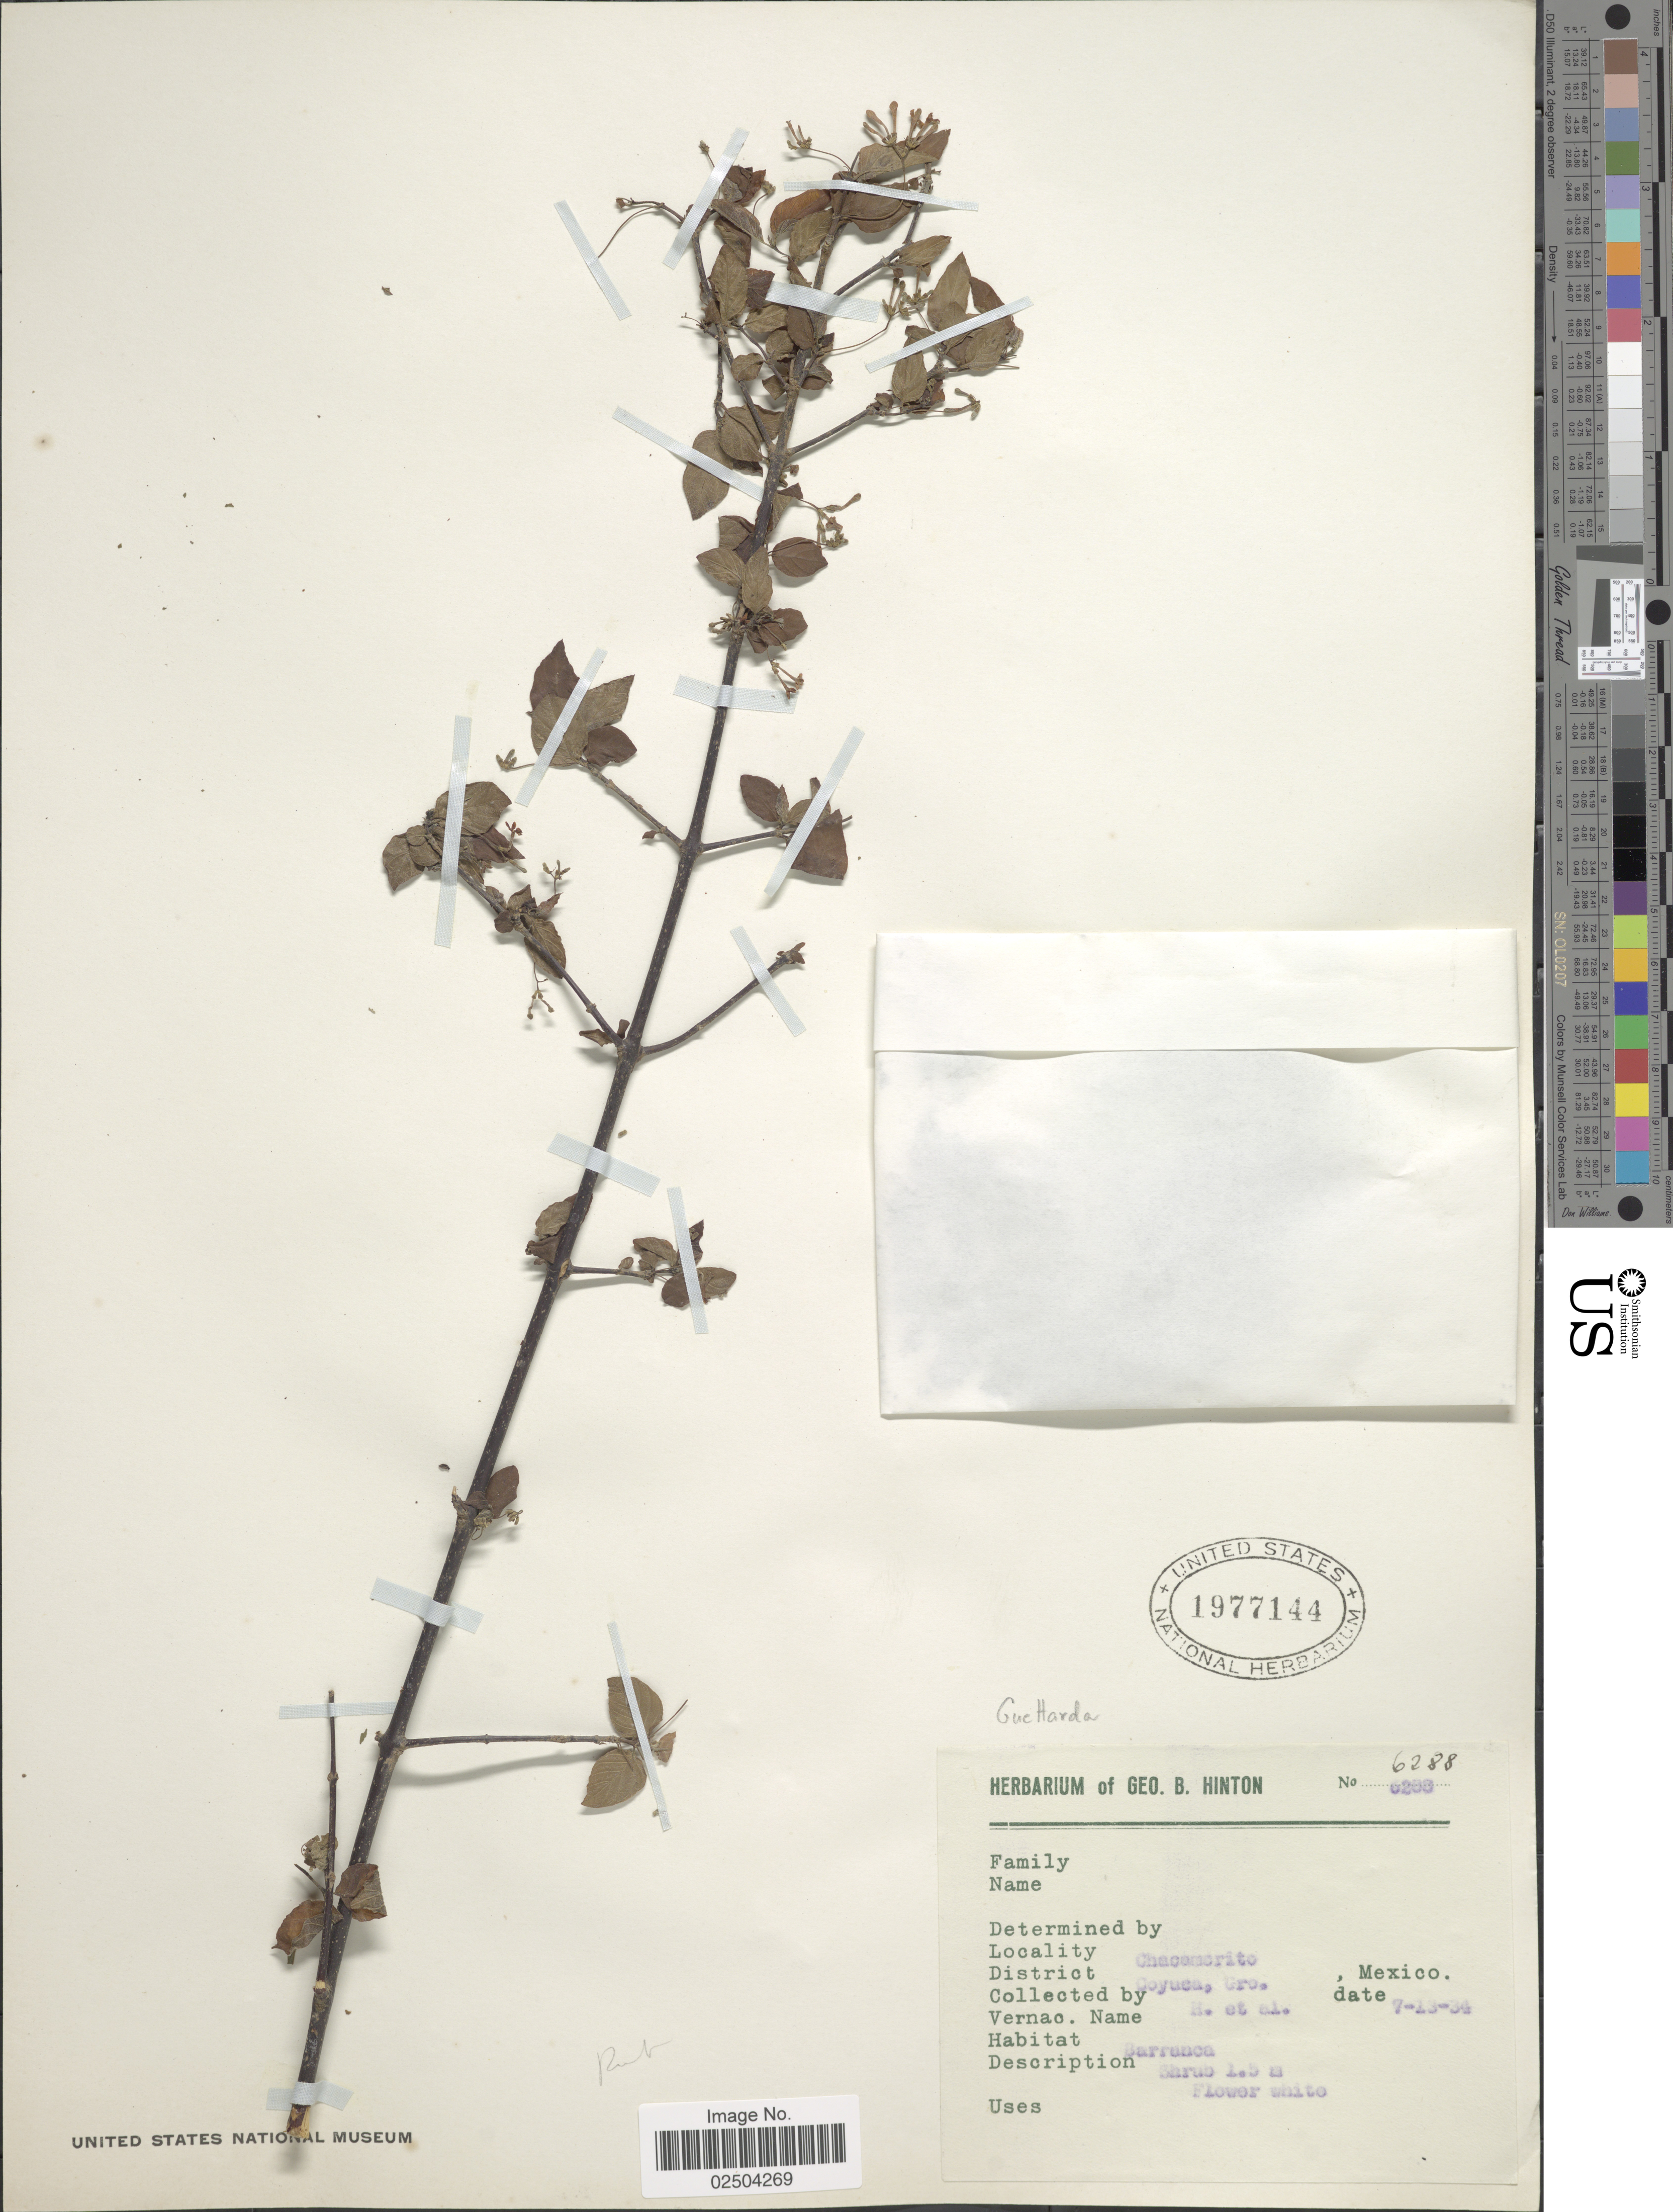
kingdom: Plantae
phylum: Tracheophyta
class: Magnoliopsida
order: Gentianales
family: Rubiaceae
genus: Guettarda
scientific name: Guettarda sp.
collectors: G. B. Hinton & et al.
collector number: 6288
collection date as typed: Transcribed d/m/y: 13/7/34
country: Mexico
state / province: Guerrero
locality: Chacamorito, District Coyuca, Gro.,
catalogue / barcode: US 1977144